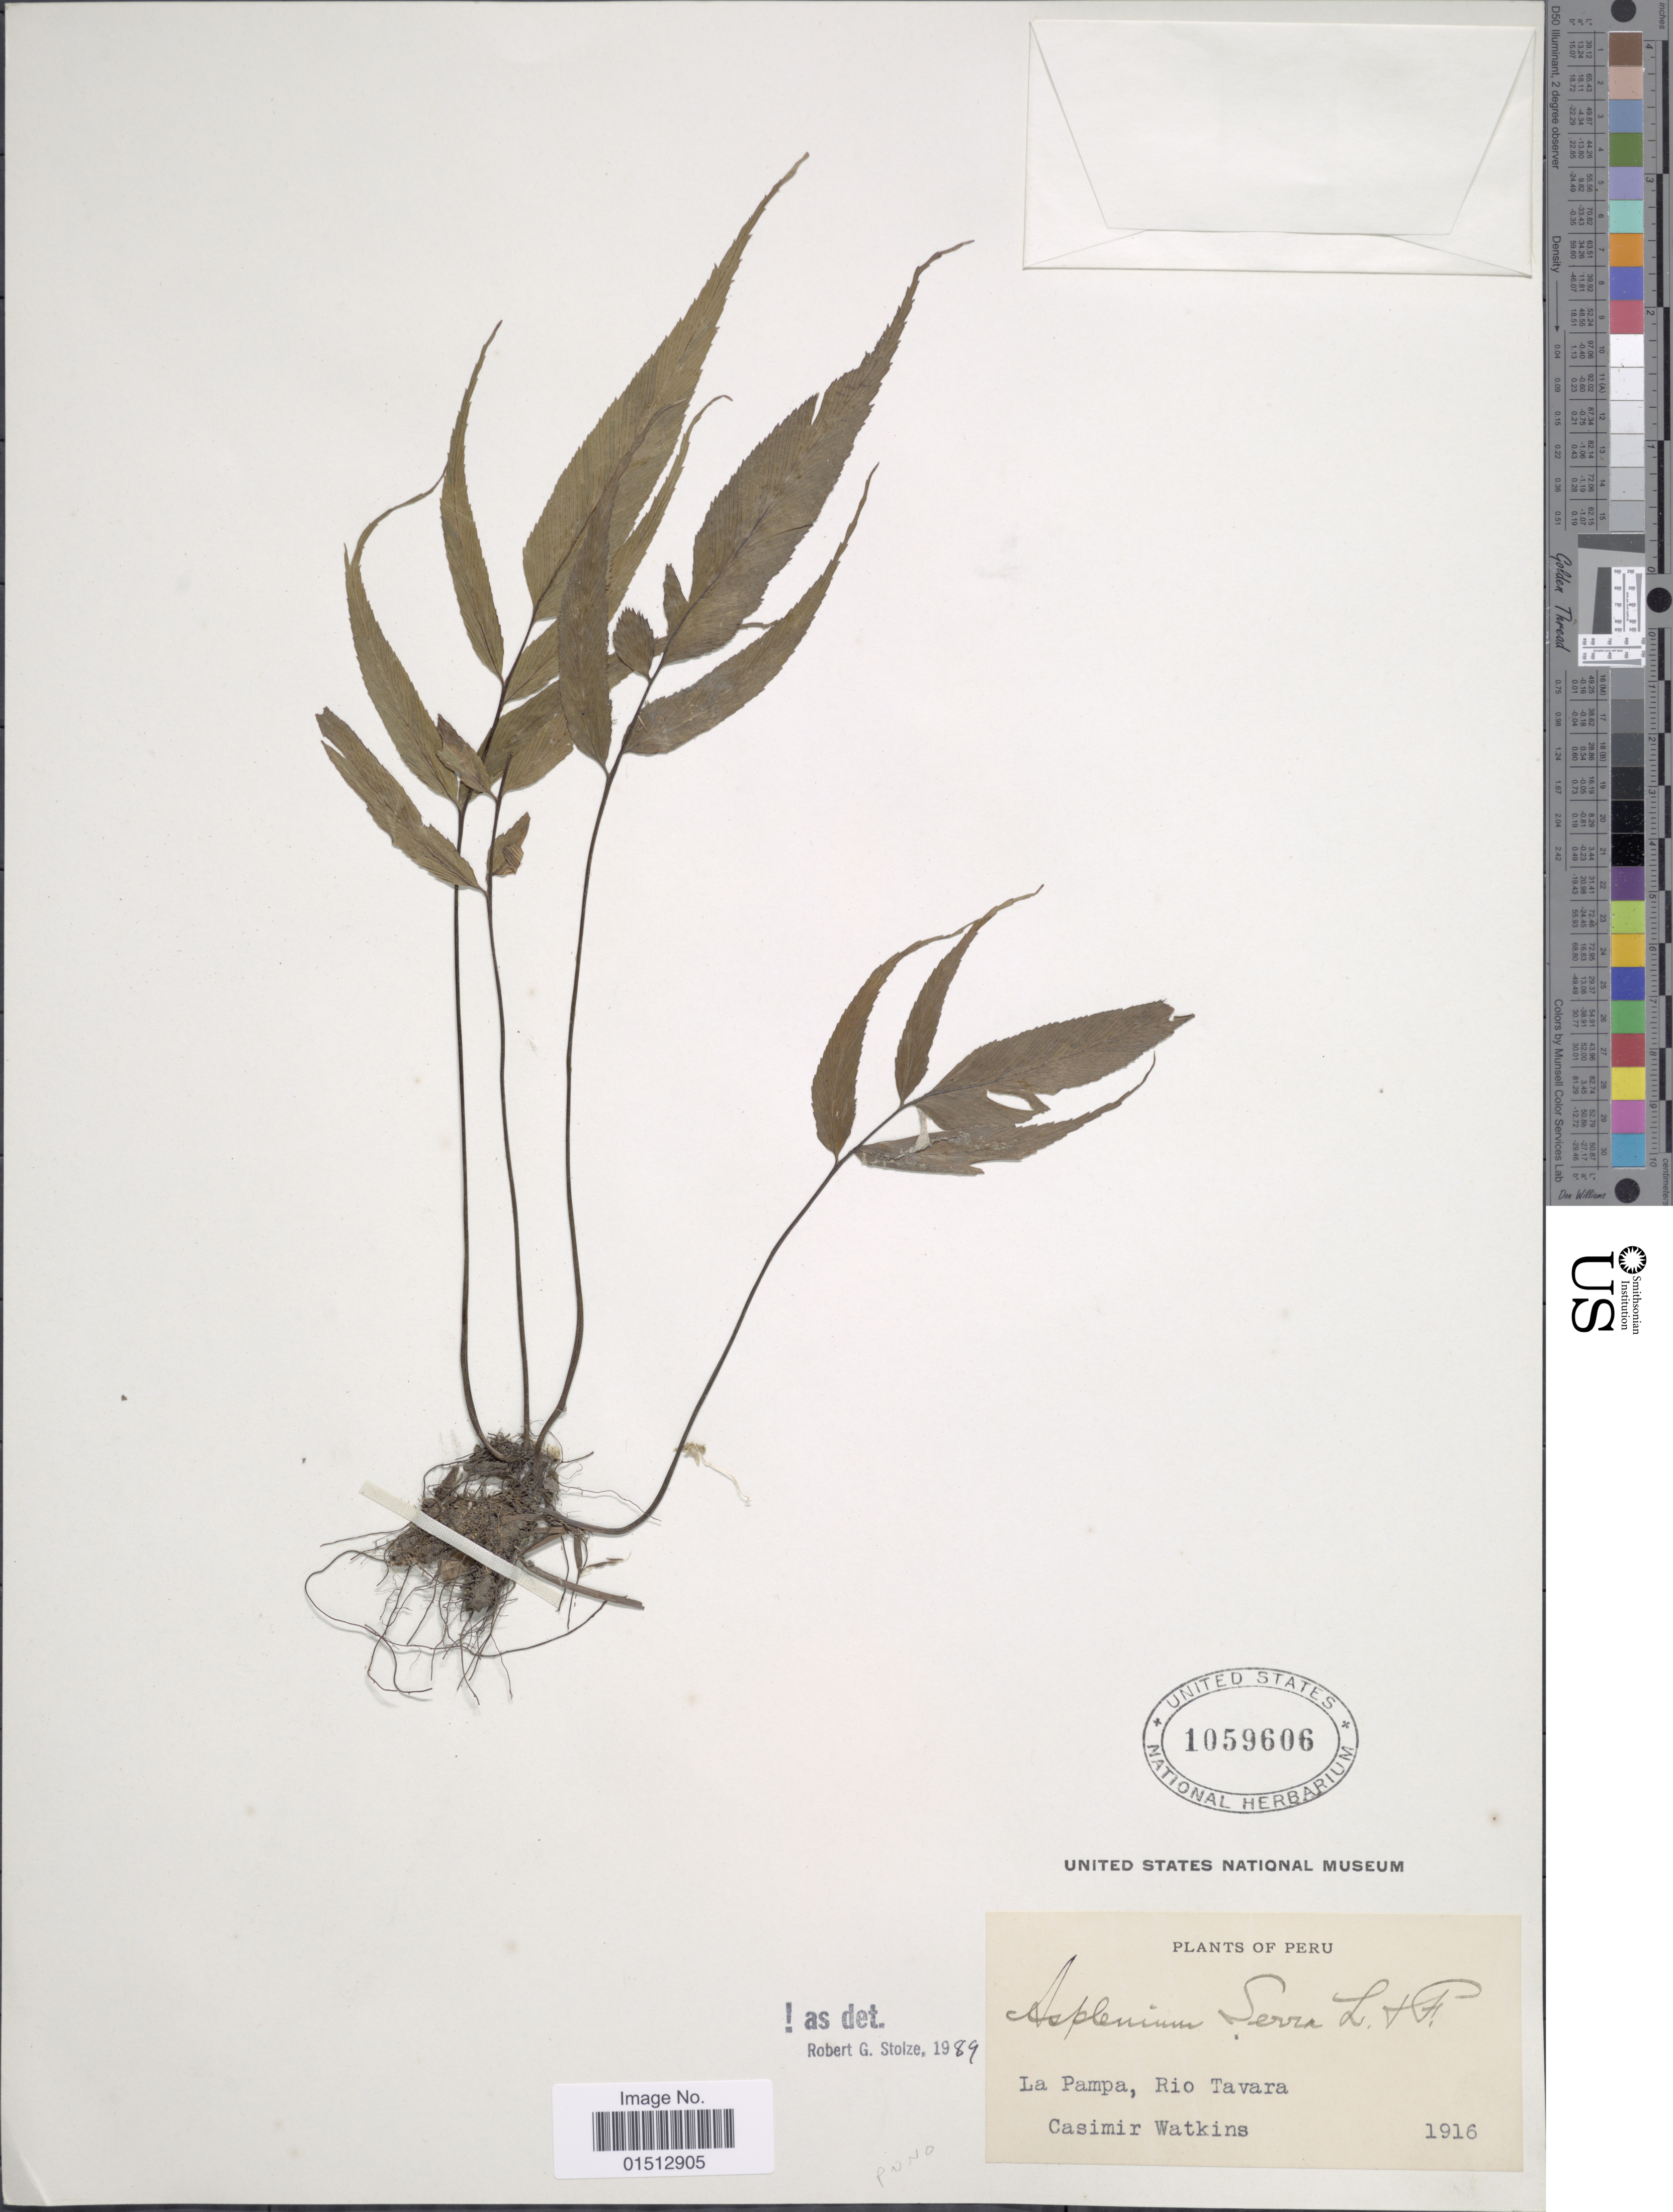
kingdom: Plantae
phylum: Tracheophyta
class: Polypodiopsida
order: Polypodiales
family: Aspleniaceae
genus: Asplenium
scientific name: Asplenium serra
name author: Langsd. & Fisch.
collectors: C. Watkins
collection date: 1916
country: Peru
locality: Peru, La Pampa,Rio Tavara.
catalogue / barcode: US 1059606